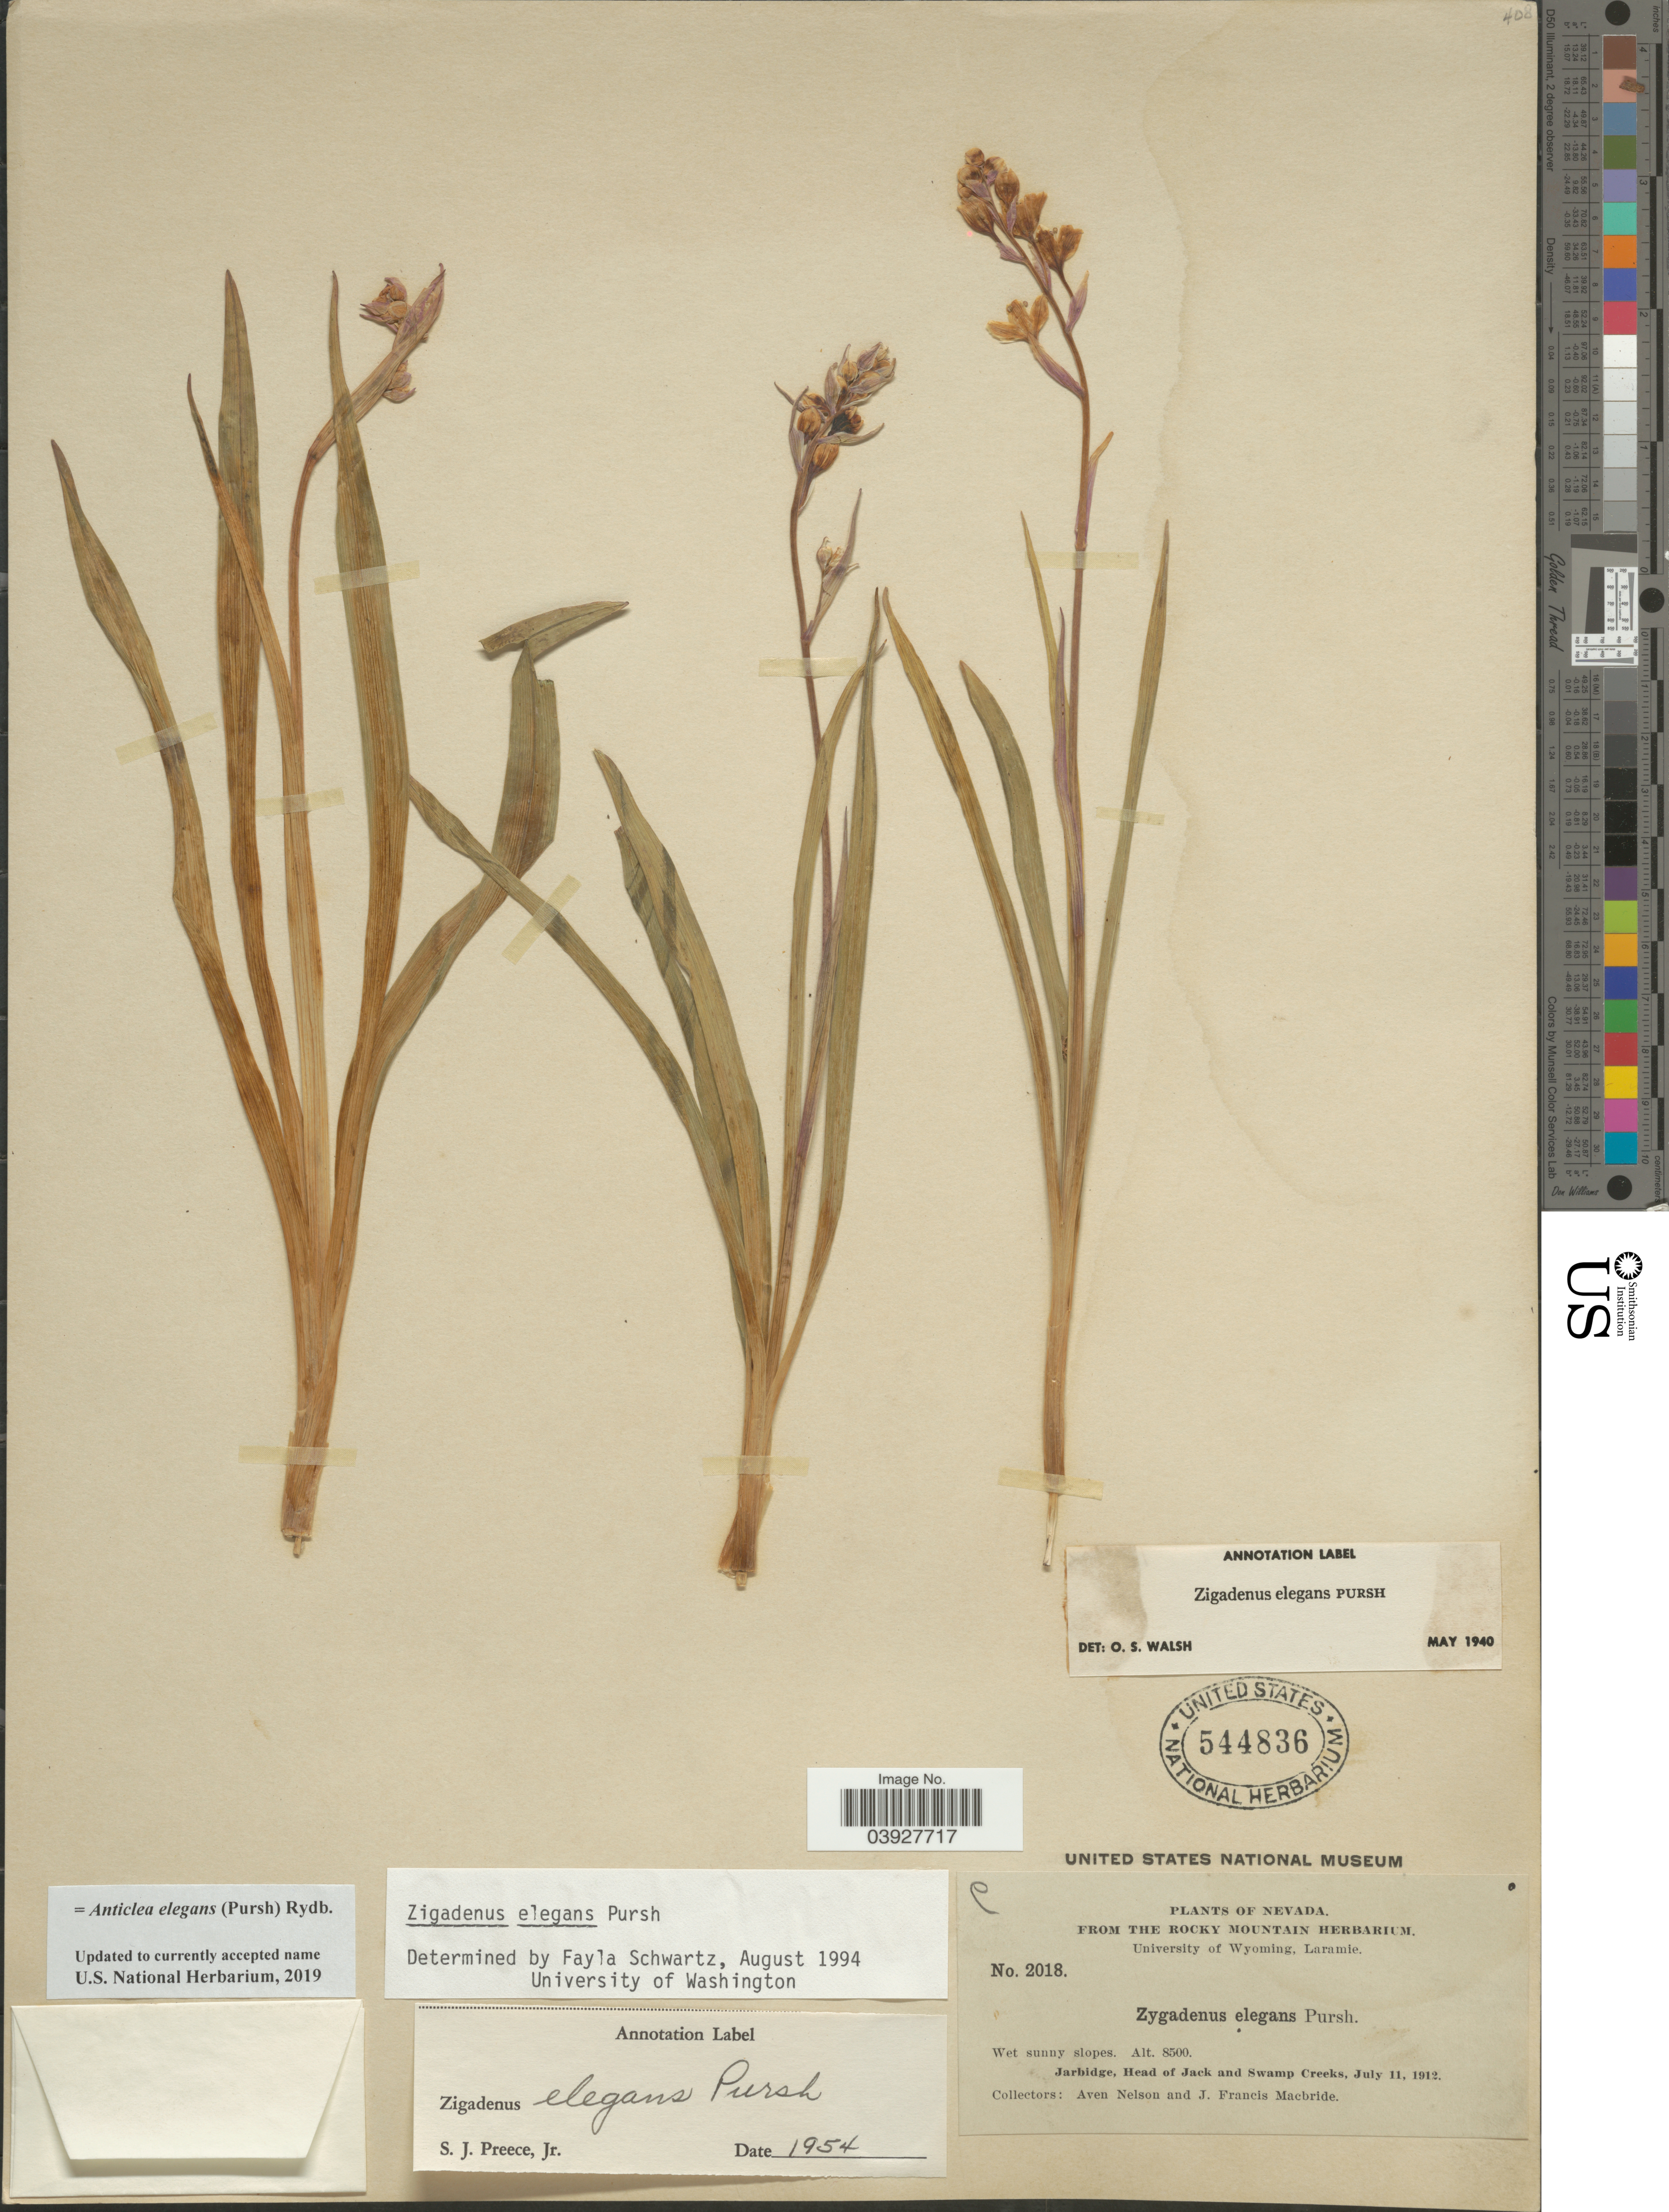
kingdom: Plantae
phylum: Tracheophyta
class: Liliopsida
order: Liliales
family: Melanthiaceae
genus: Anticlea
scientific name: Anticlea elegans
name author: (Pursh) Rydb.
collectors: A. Nelson & J. F. Macbride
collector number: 2018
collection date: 1912-07-11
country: United States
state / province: Nevada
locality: Jarbidge, Head of Jack and Swamp Creeks.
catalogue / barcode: US 544836